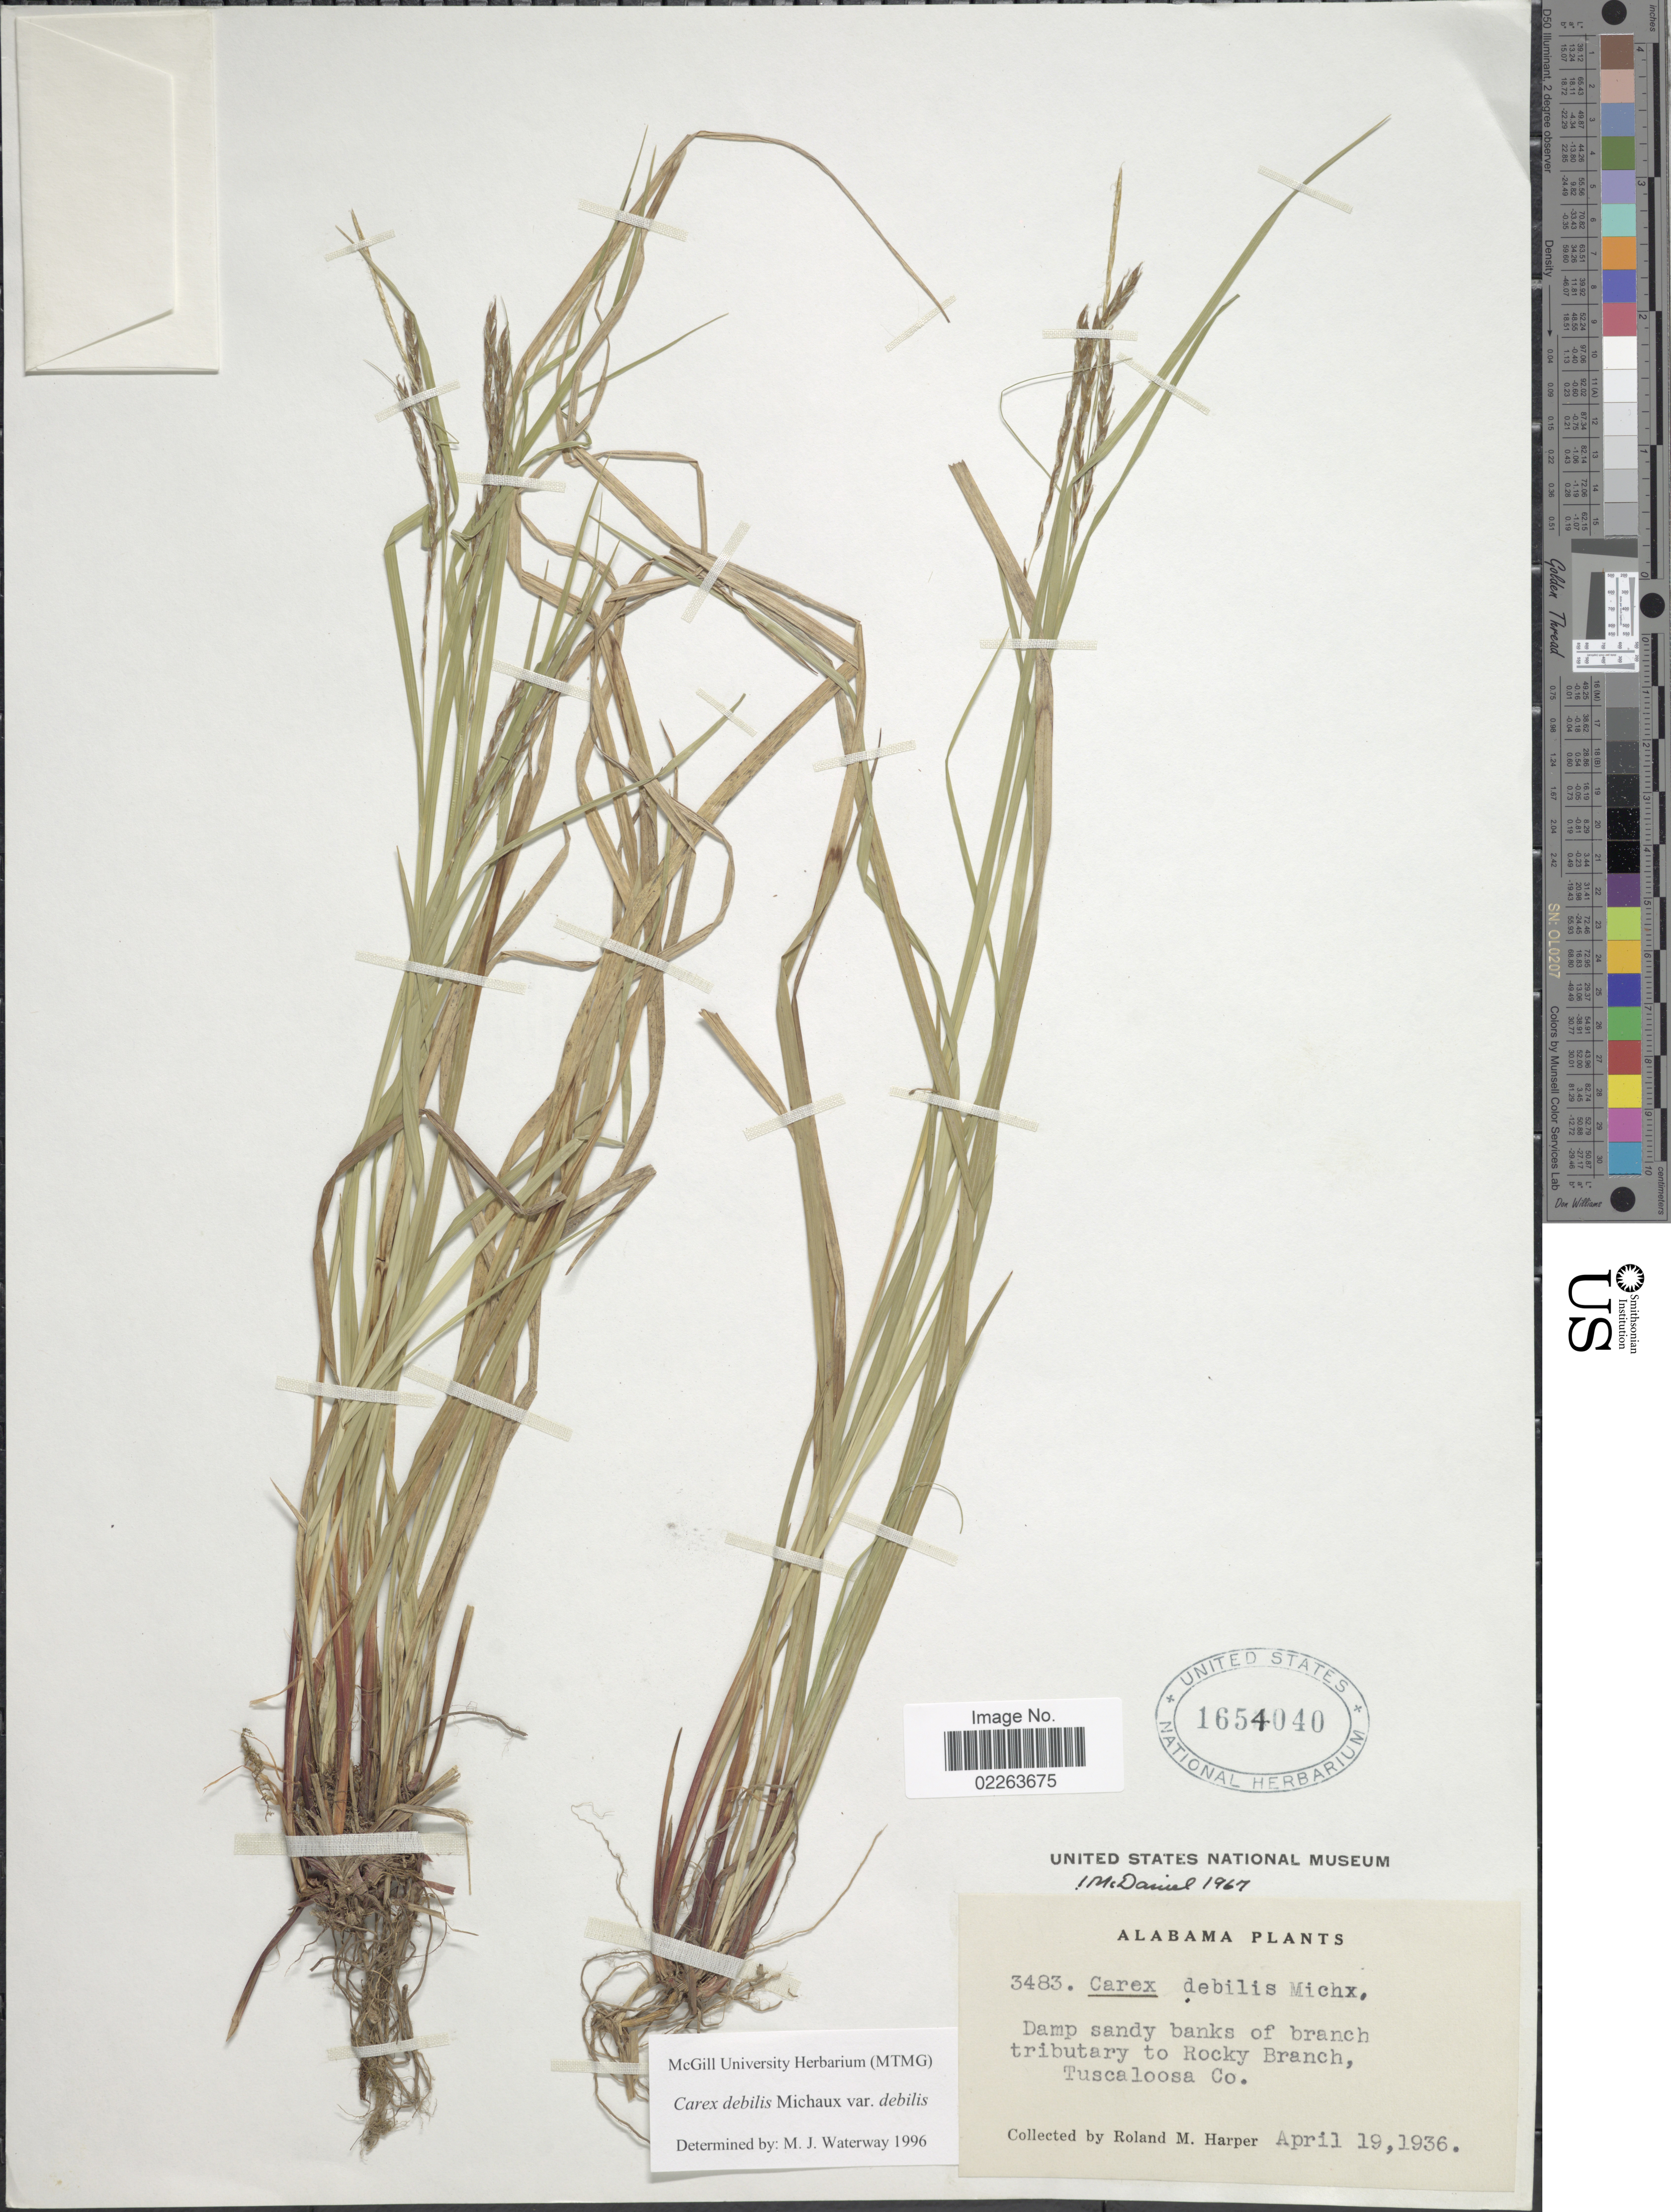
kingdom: Plantae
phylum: Tracheophyta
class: Liliopsida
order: Poales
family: Cyperaceae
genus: Carex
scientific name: Carex debilis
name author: Michx.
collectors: R. M. Harper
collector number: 3483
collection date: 1936-04-19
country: United States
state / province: Alabama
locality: Damp sandy banks of branch tributary to Rocky Branch, Tuscaloosa Co.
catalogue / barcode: US 1654040